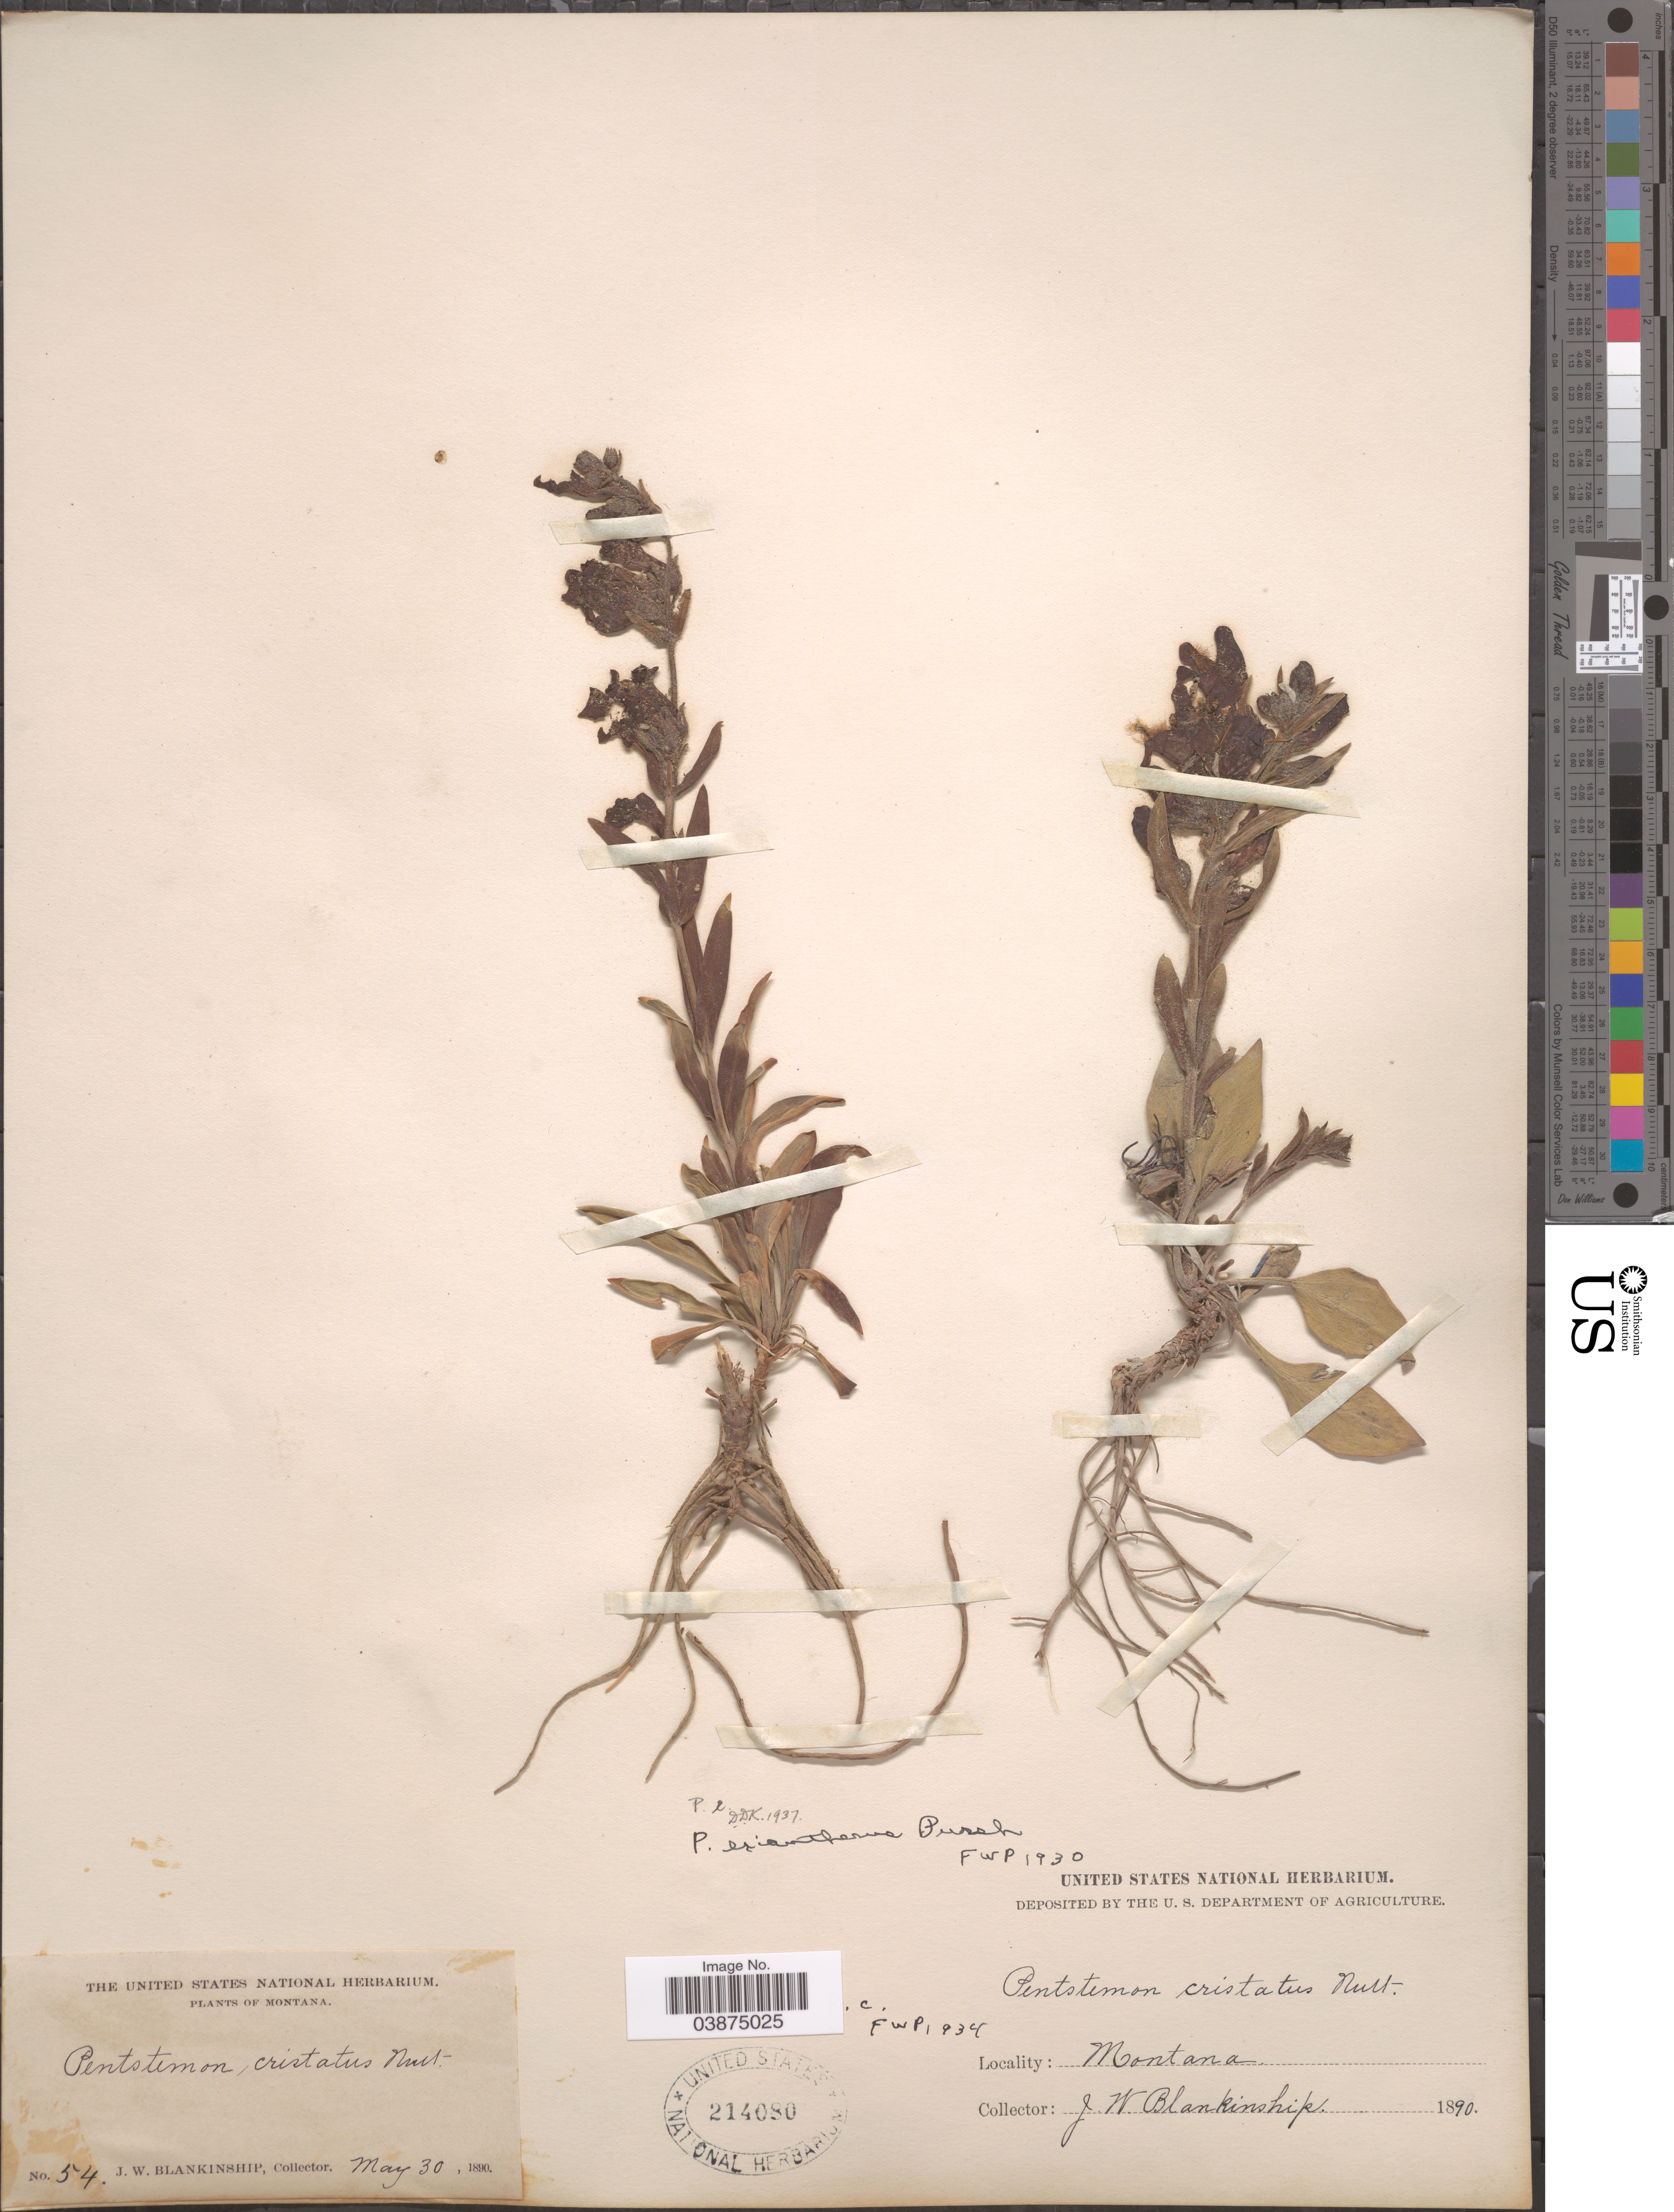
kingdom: Plantae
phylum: Tracheophyta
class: Magnoliopsida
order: Lamiales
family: Plantaginaceae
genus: Penstemon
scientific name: Penstemon eriantherus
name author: Pursh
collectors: J. W. Blankinship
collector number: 54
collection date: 1890-05-30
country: United States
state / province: Montana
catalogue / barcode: US 214080